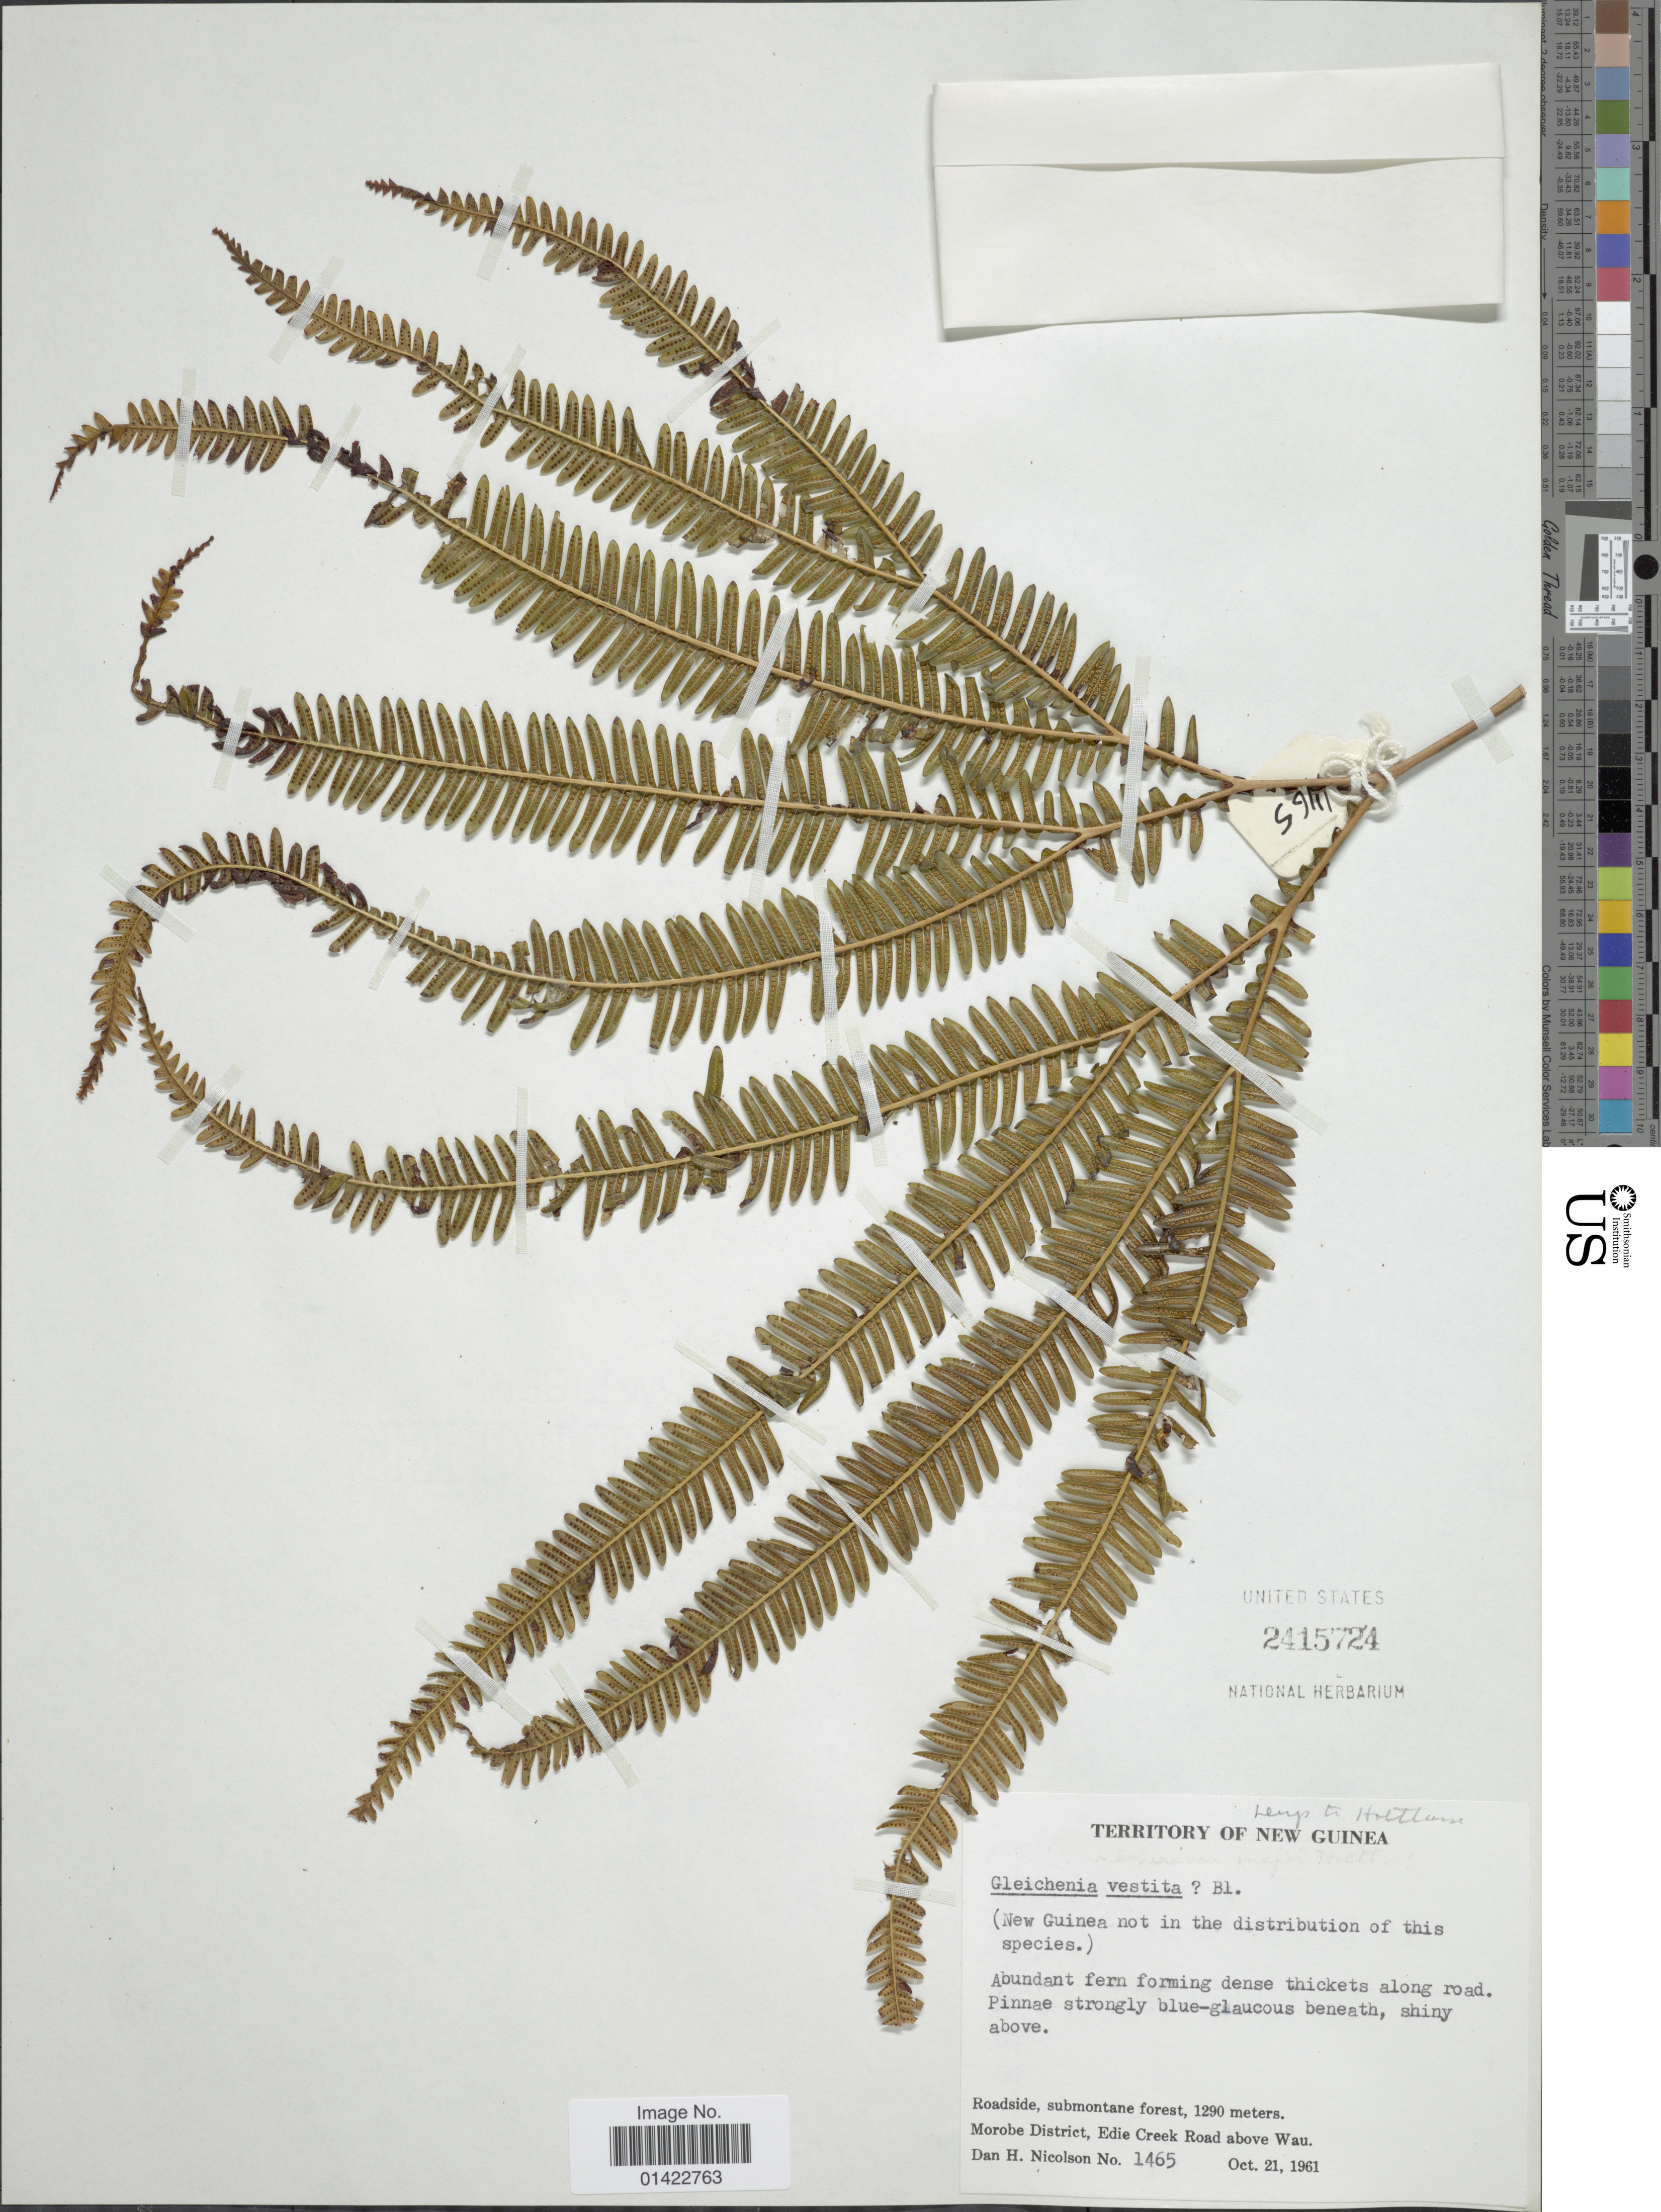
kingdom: Plantae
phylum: Tracheophyta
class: Polypodiopsida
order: Gleicheniales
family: Gleicheniaceae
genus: Sticherus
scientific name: Sticherus vestitus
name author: (Blume) Ching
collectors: D. H. Nicolson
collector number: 1465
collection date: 1961-10-21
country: Papua New Guinea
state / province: Morobe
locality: New Guinea. Roadside, submontane forest. Edie Creek Road above Wau.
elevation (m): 1290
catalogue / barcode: US 2415724